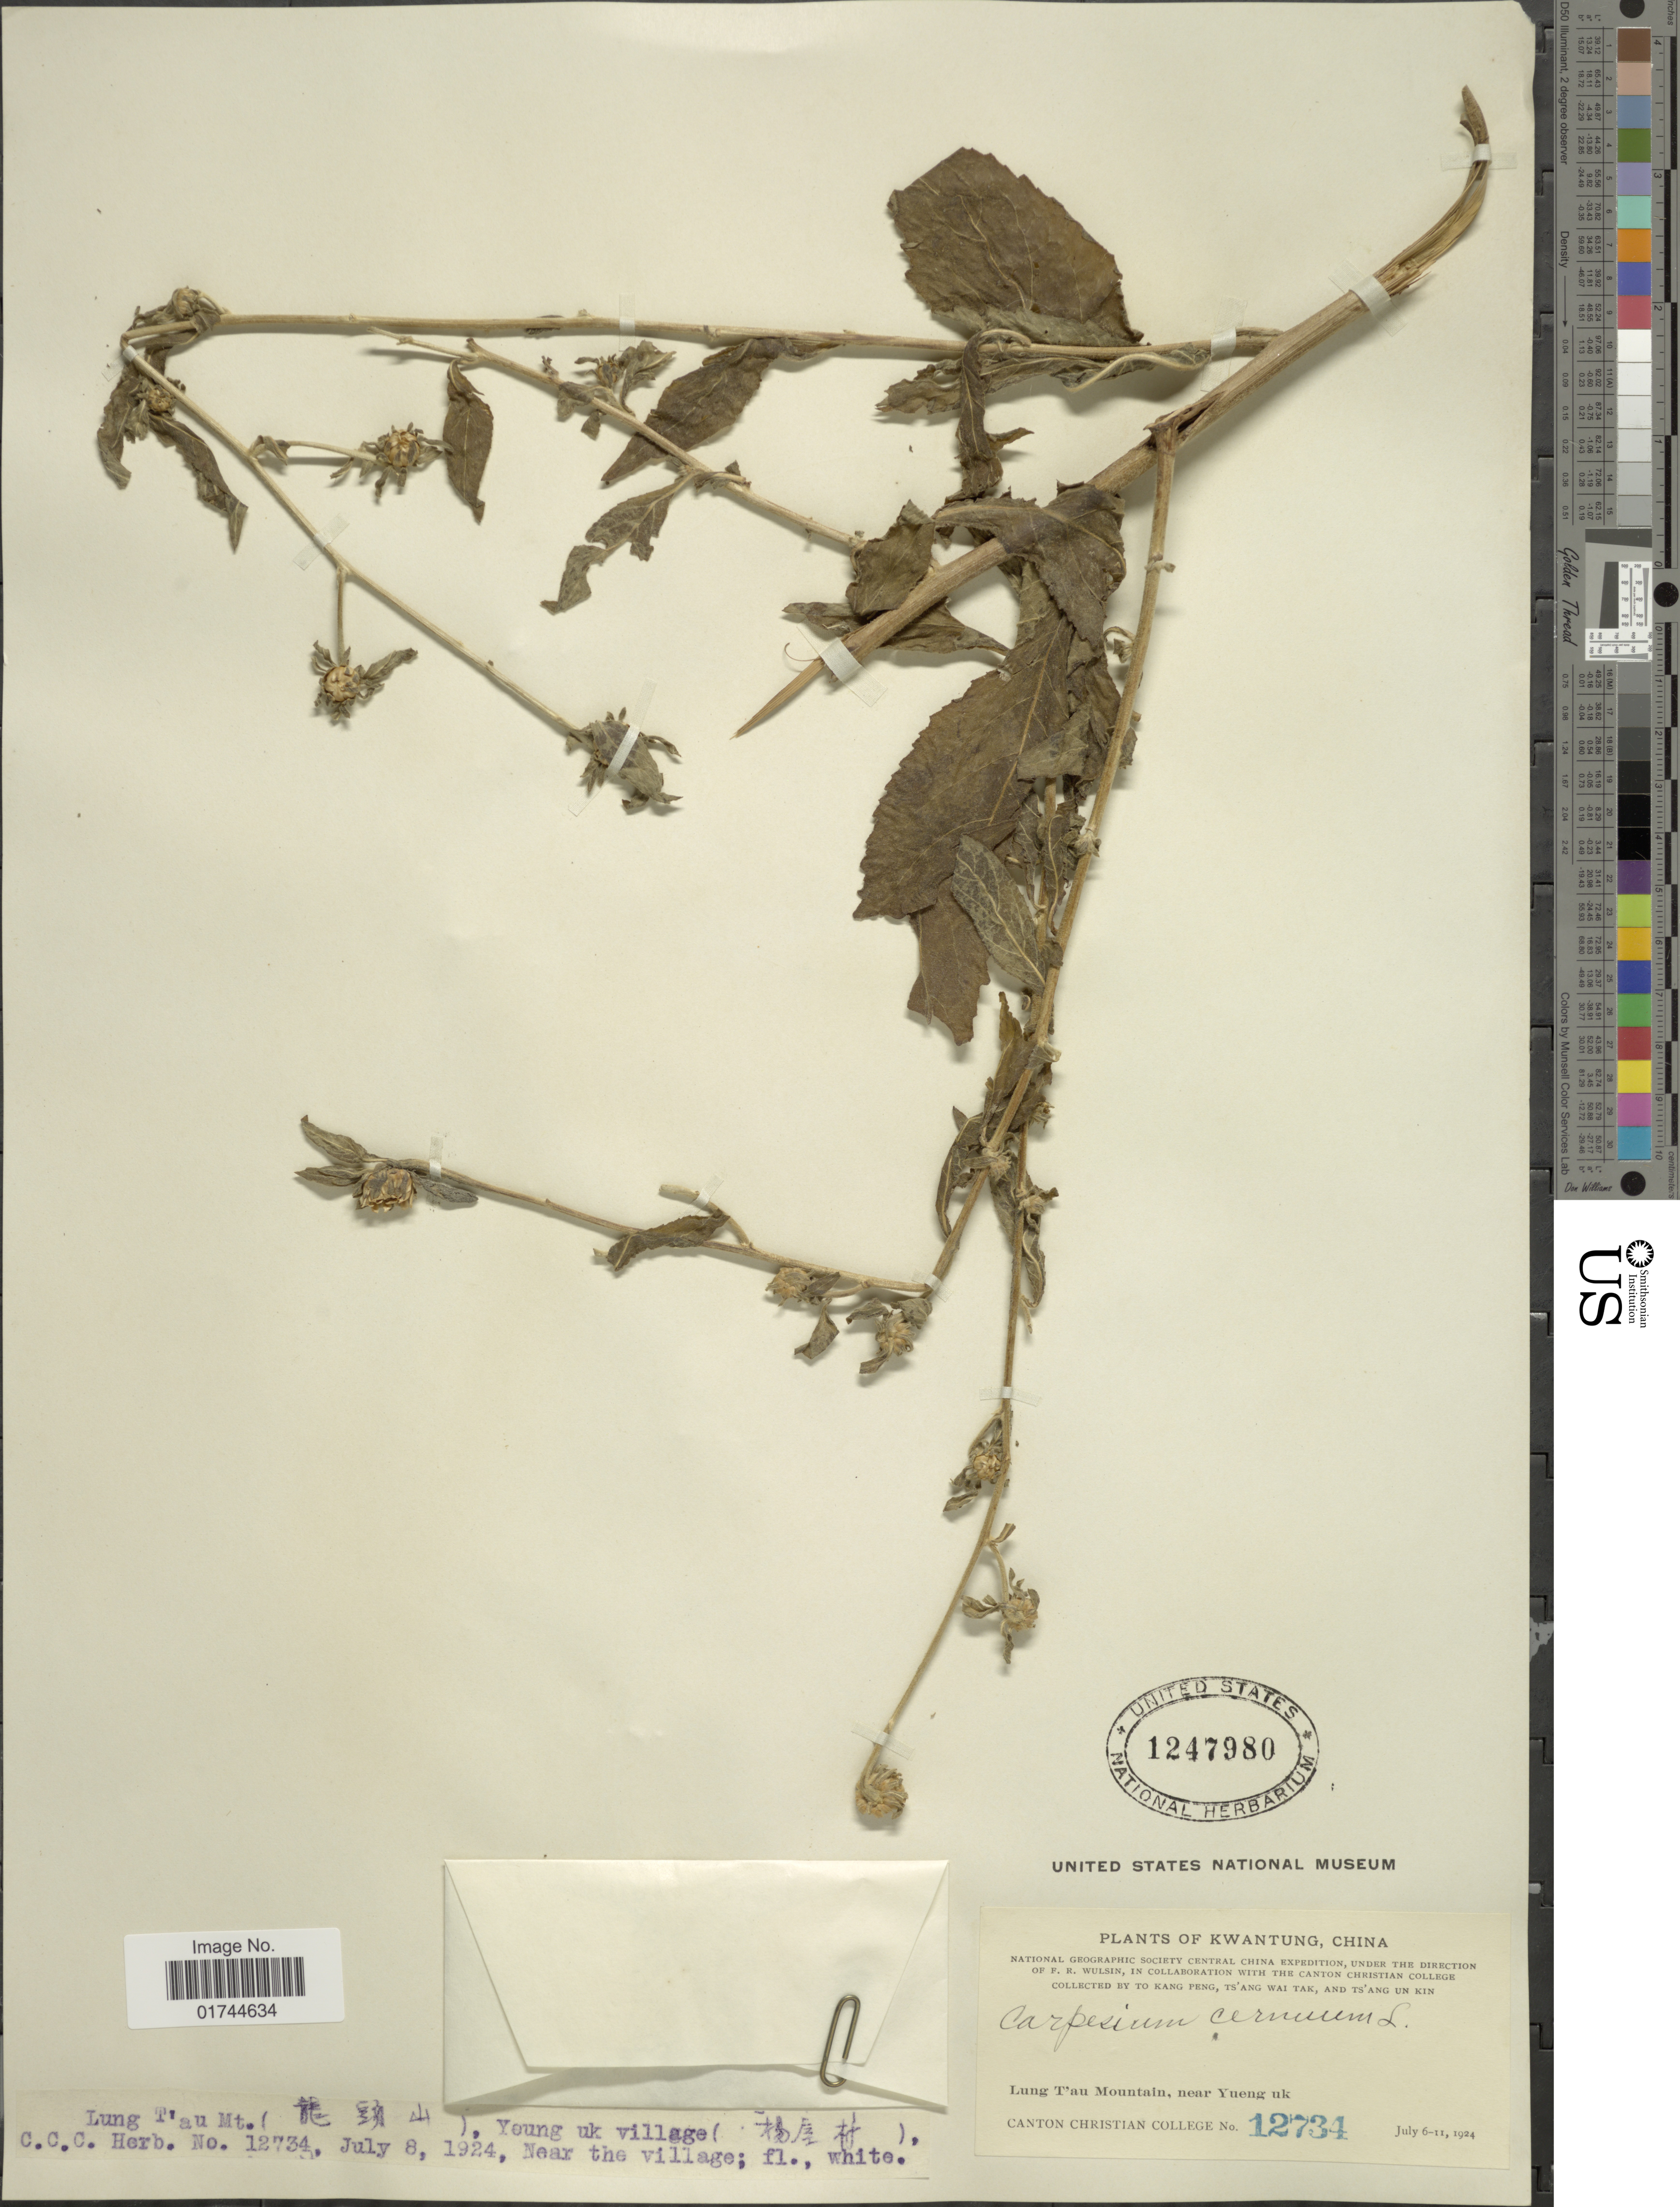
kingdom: Plantae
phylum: Tracheophyta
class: Magnoliopsida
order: Asterales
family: Asteraceae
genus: Carpesium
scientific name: Carpesium cernum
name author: L.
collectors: Canton Christian College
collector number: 12734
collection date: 1924-07-08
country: China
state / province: Guangdong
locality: Kwantung, Lung T'au Mountain, near Yueng uk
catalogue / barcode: US 1247980